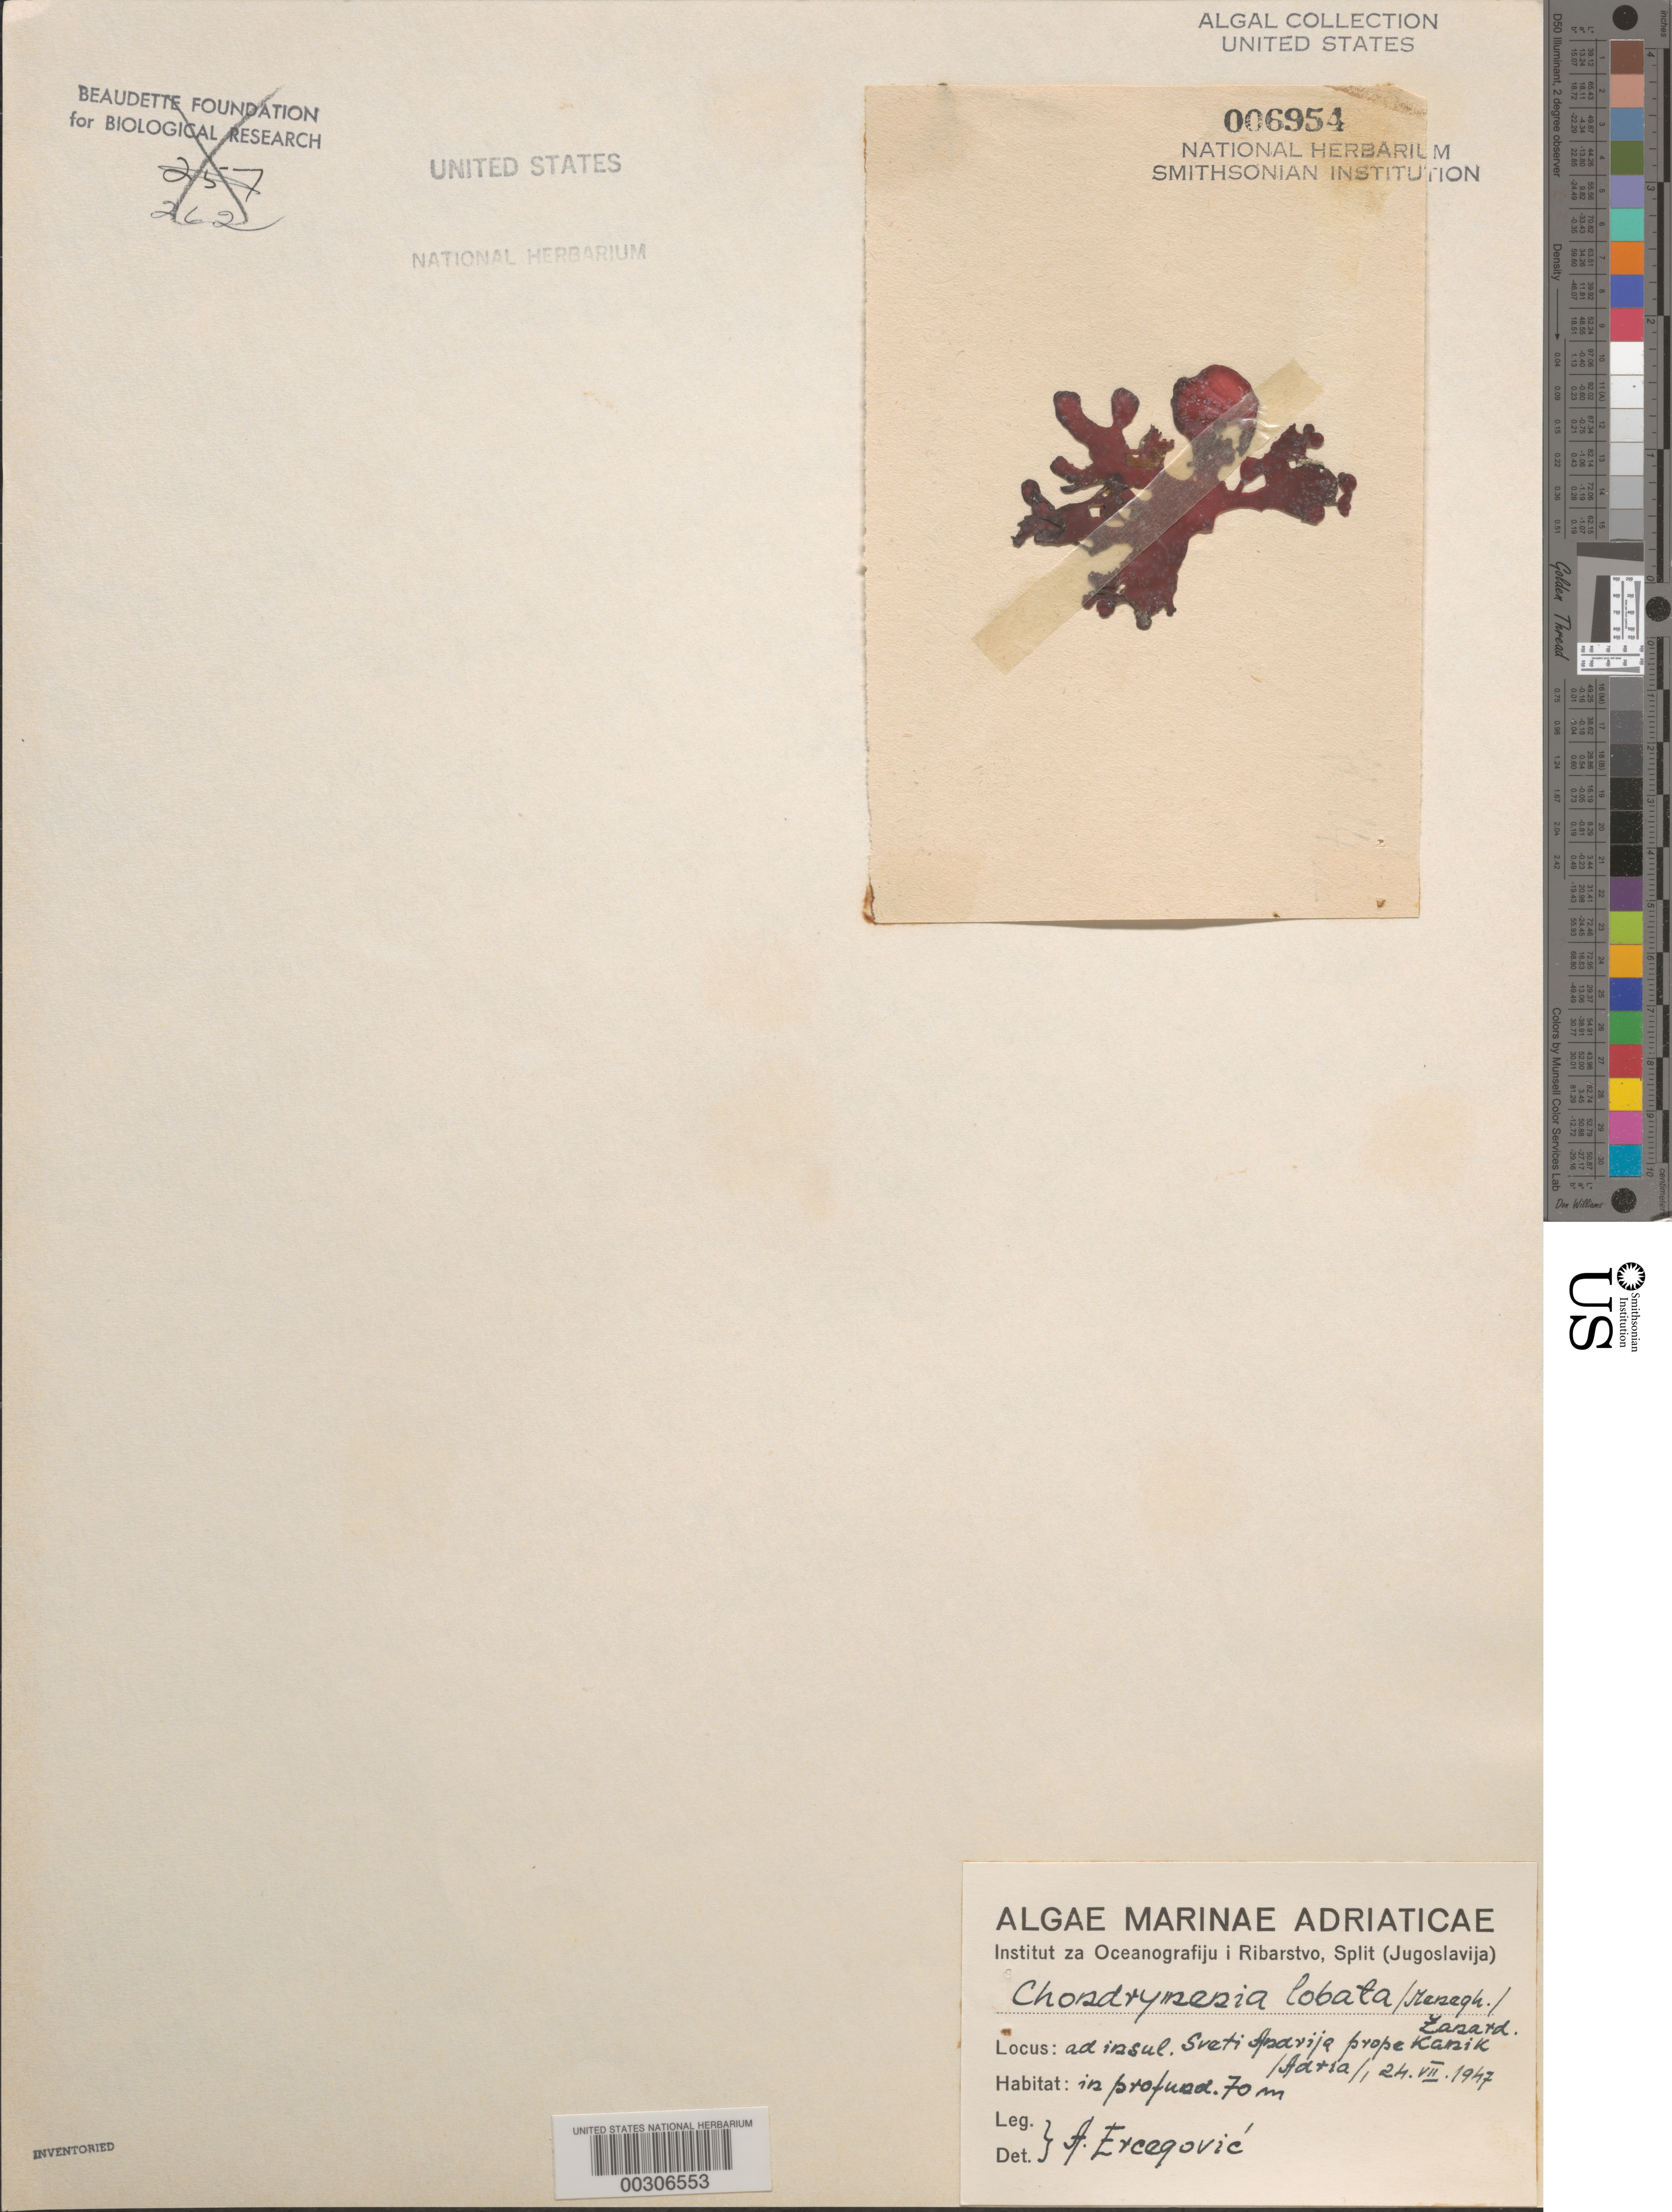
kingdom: Plantae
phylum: Rhodophyta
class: Florideophyceae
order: Gigartinales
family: Sarcodiaceae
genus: Chondrymenia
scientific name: Chondrymenia lobata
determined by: Ercegovic, A.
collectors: A. Ercegovic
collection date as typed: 24 Jul 1947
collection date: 1947-07-24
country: Croatia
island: Sveti Andrija (St. Andrea)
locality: Near Kamik, Adriatic Sea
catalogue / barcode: US 6954